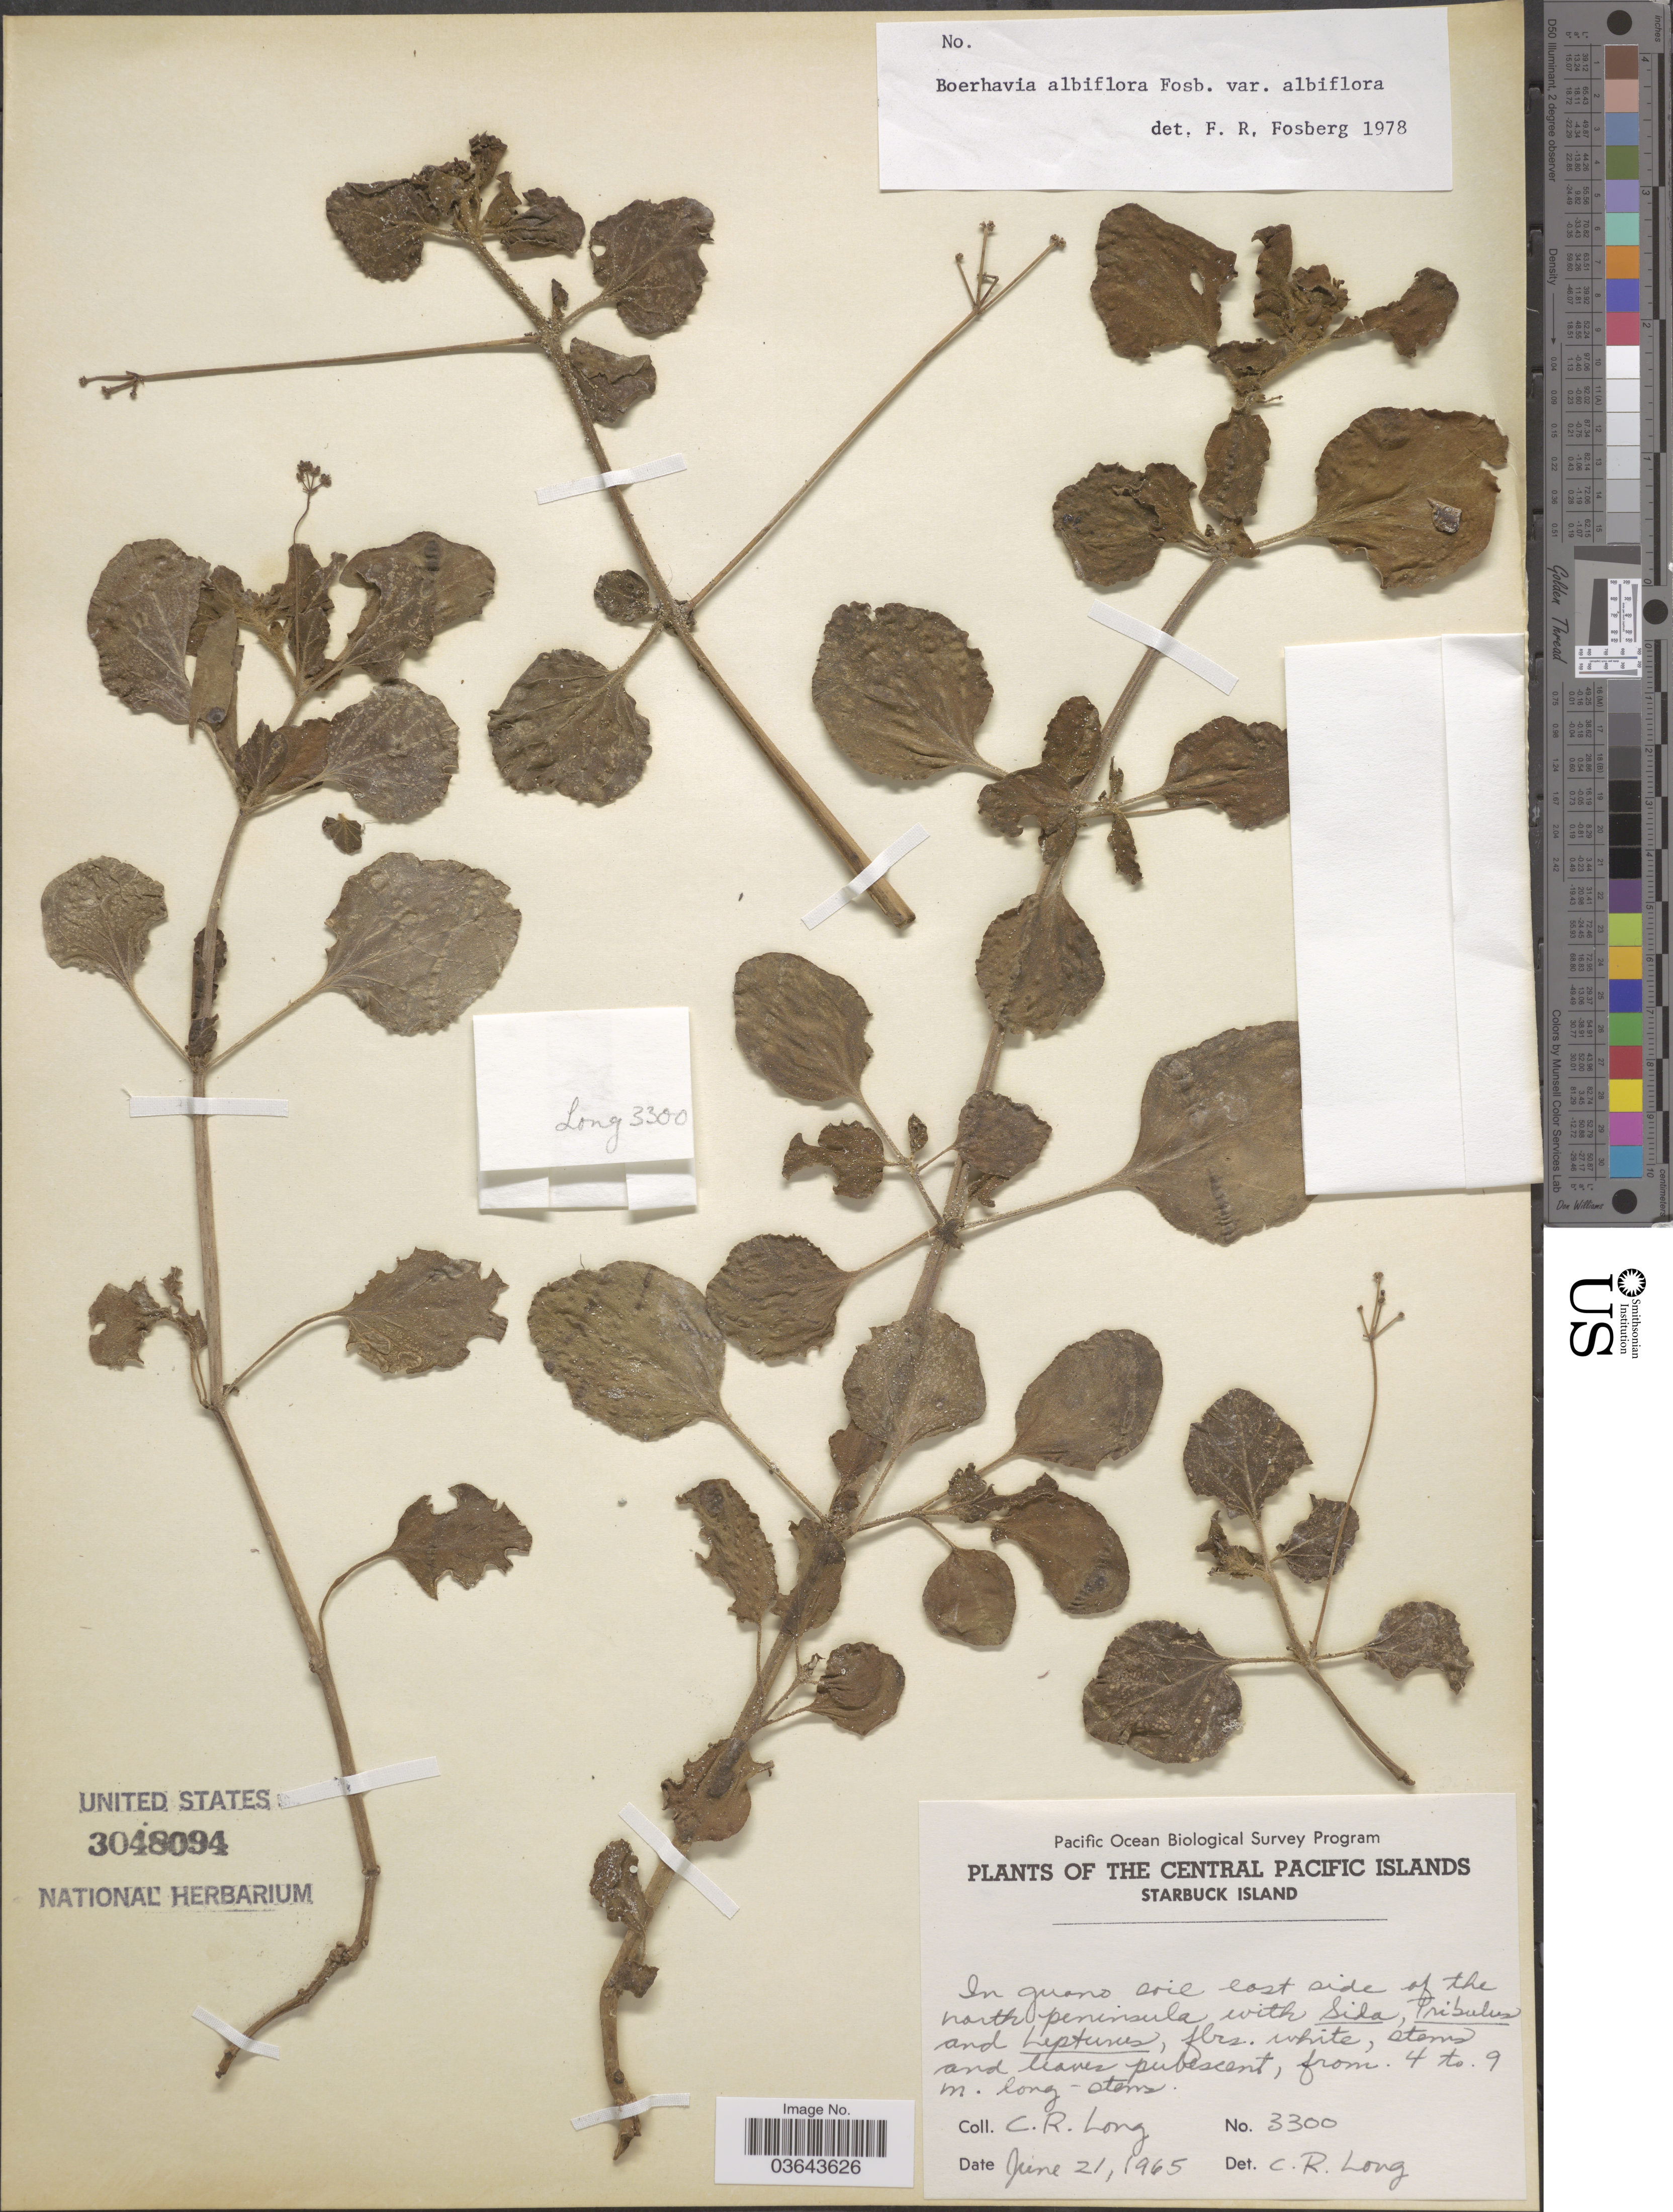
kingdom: Plantae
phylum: Tracheophyta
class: Magnoliopsida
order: Caryophyllales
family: Nyctaginaceae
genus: Boerhavia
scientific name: Boerhavia albiflora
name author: Fosberg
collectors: C. R. Long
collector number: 3300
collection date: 1965-06-21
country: Kiribati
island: Starbuck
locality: The Central Pacific Islands. Starbuck Island. East side of the north peninsula.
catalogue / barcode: US 3048094